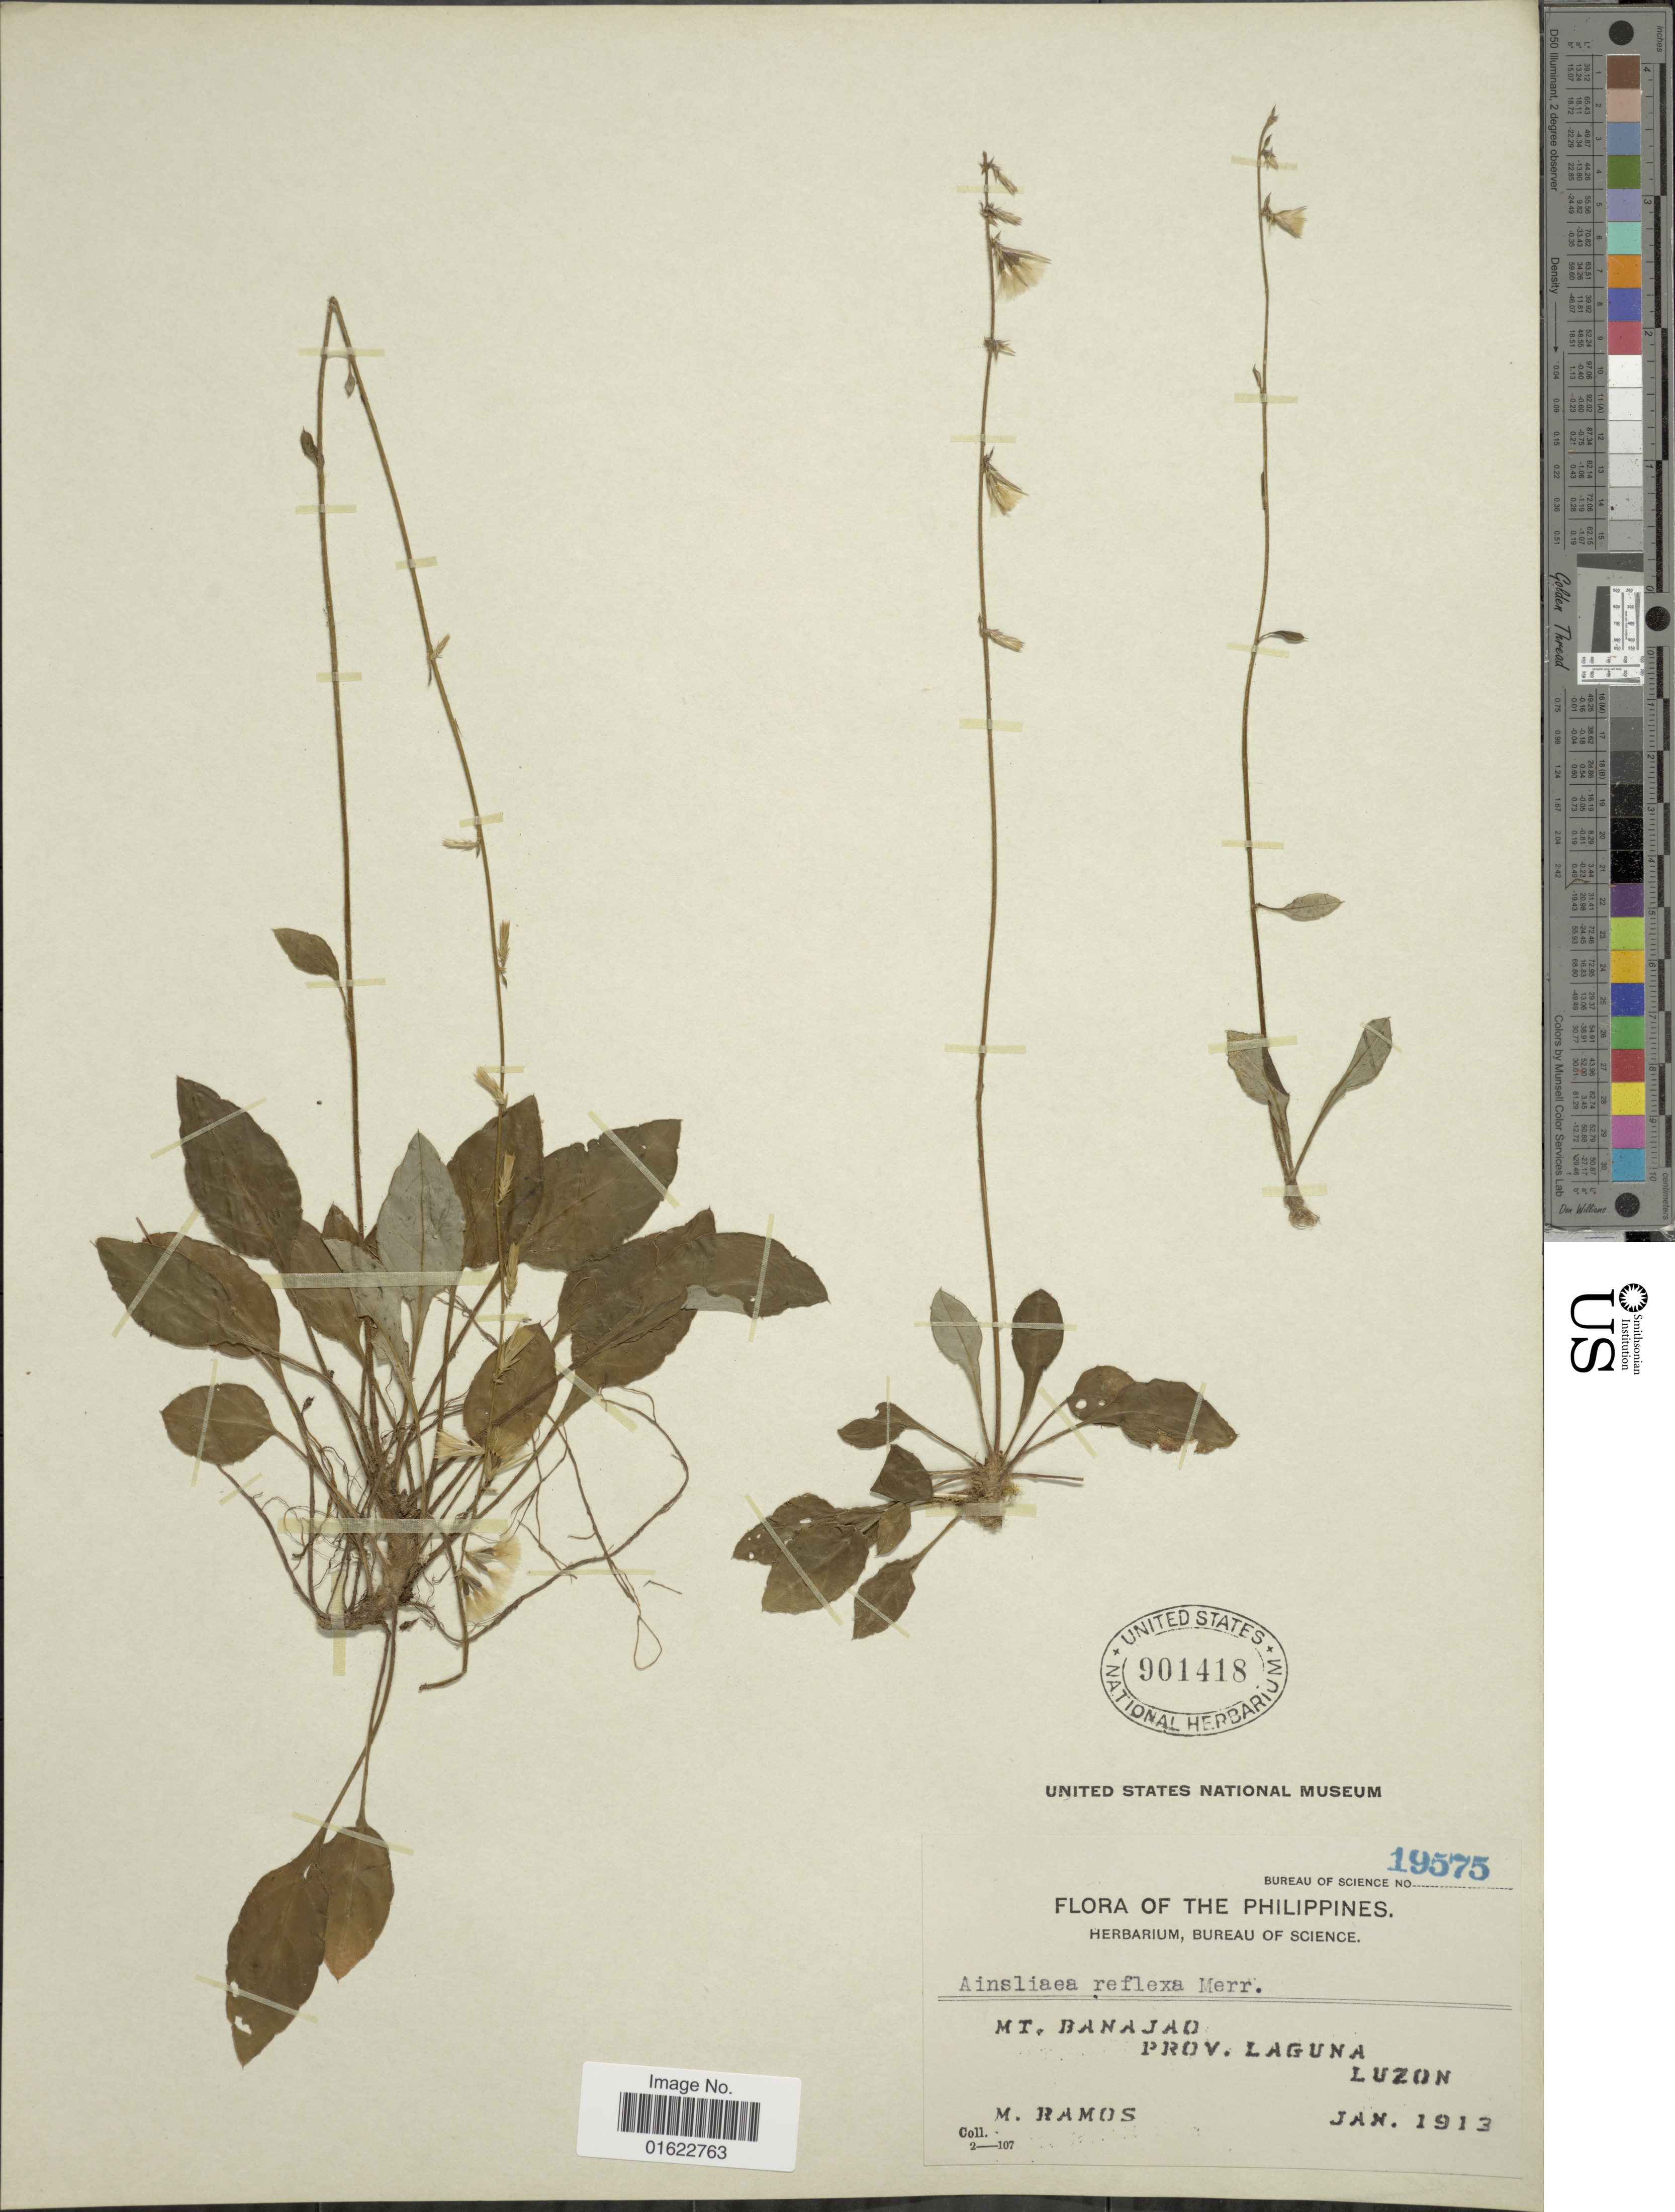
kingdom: Plantae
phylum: Tracheophyta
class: Magnoliopsida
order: Asterales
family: Asteraceae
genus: Ainsliaea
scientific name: Ainsliaea reflexa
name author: Merr.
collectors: M. Ramos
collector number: Bureau of Science 19575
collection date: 1913-01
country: Philippines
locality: Mt. Banajao, Prov. Laguna, Luzon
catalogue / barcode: US 901418